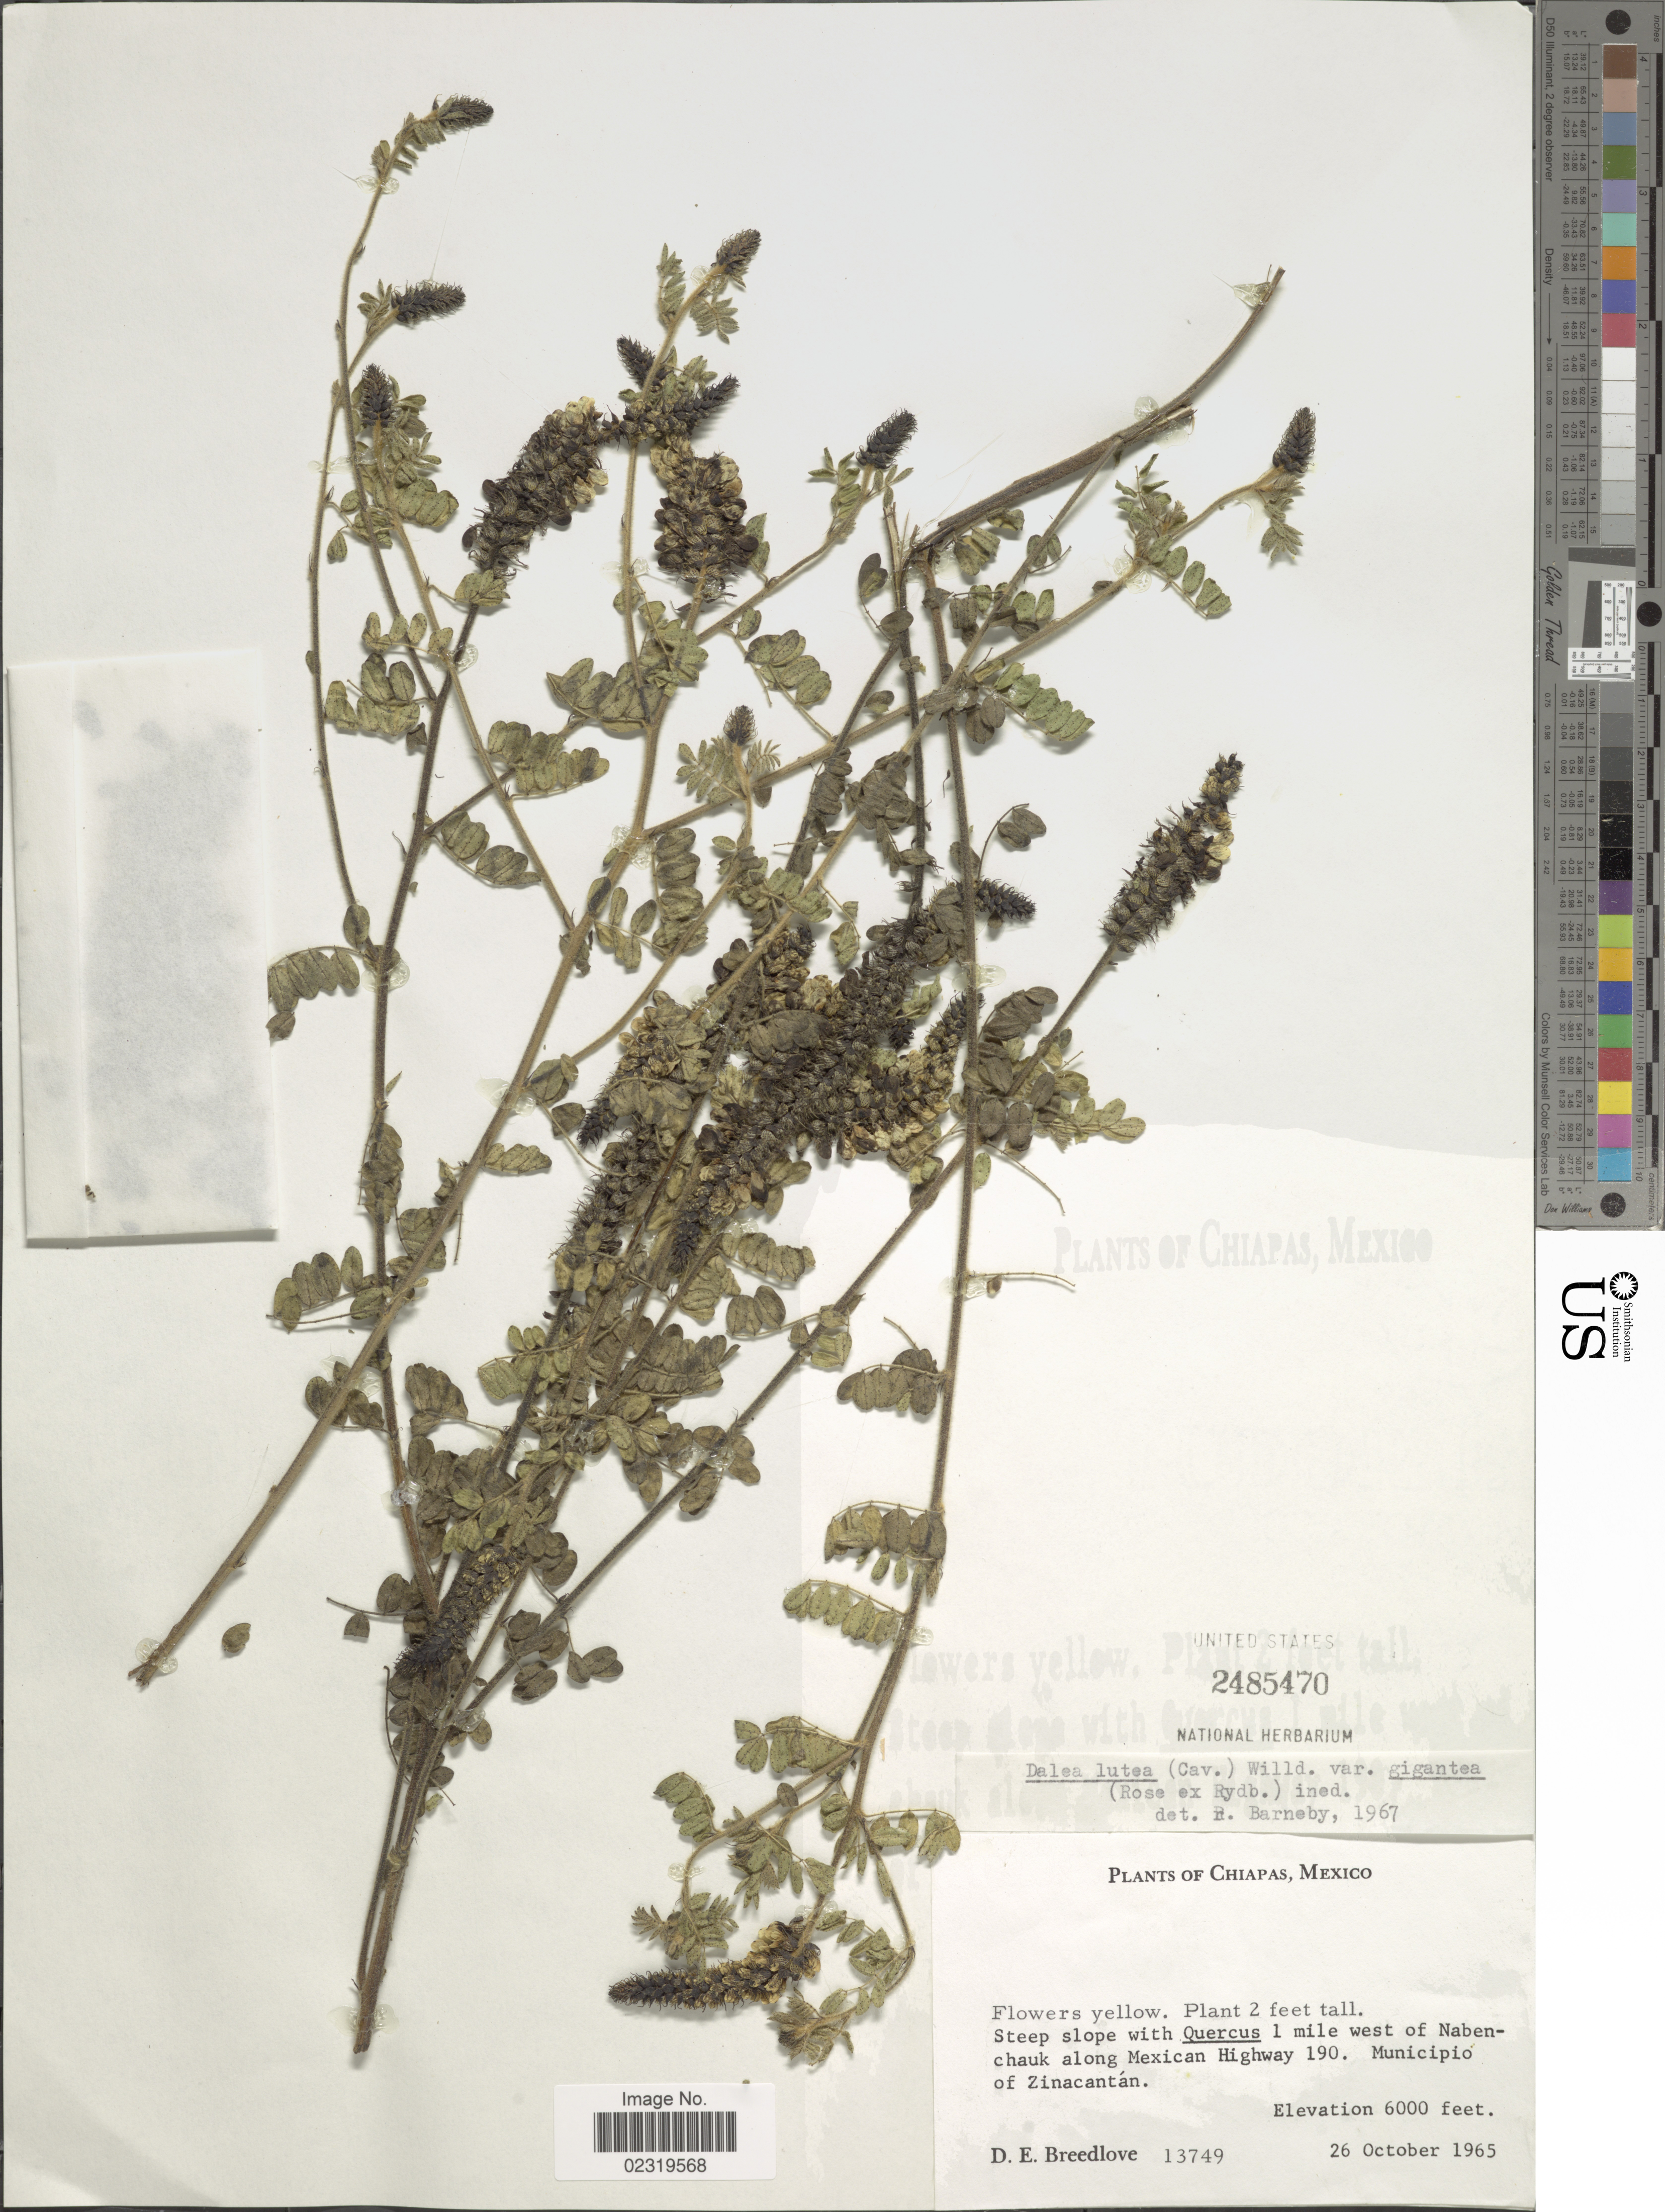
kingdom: Plantae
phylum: Tracheophyta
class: Magnoliopsida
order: Fabales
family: Fabaceae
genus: Dalea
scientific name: Dalea lutea var. gigantea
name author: (Rose) Barneby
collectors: D. E. Breedlove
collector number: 13749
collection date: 1965-10-26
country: Mexico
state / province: Chiapas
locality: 1 mile west of Nabenchauk along Mexican Highway 190. Municipio of Zinacantán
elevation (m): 1829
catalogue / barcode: US 2485470